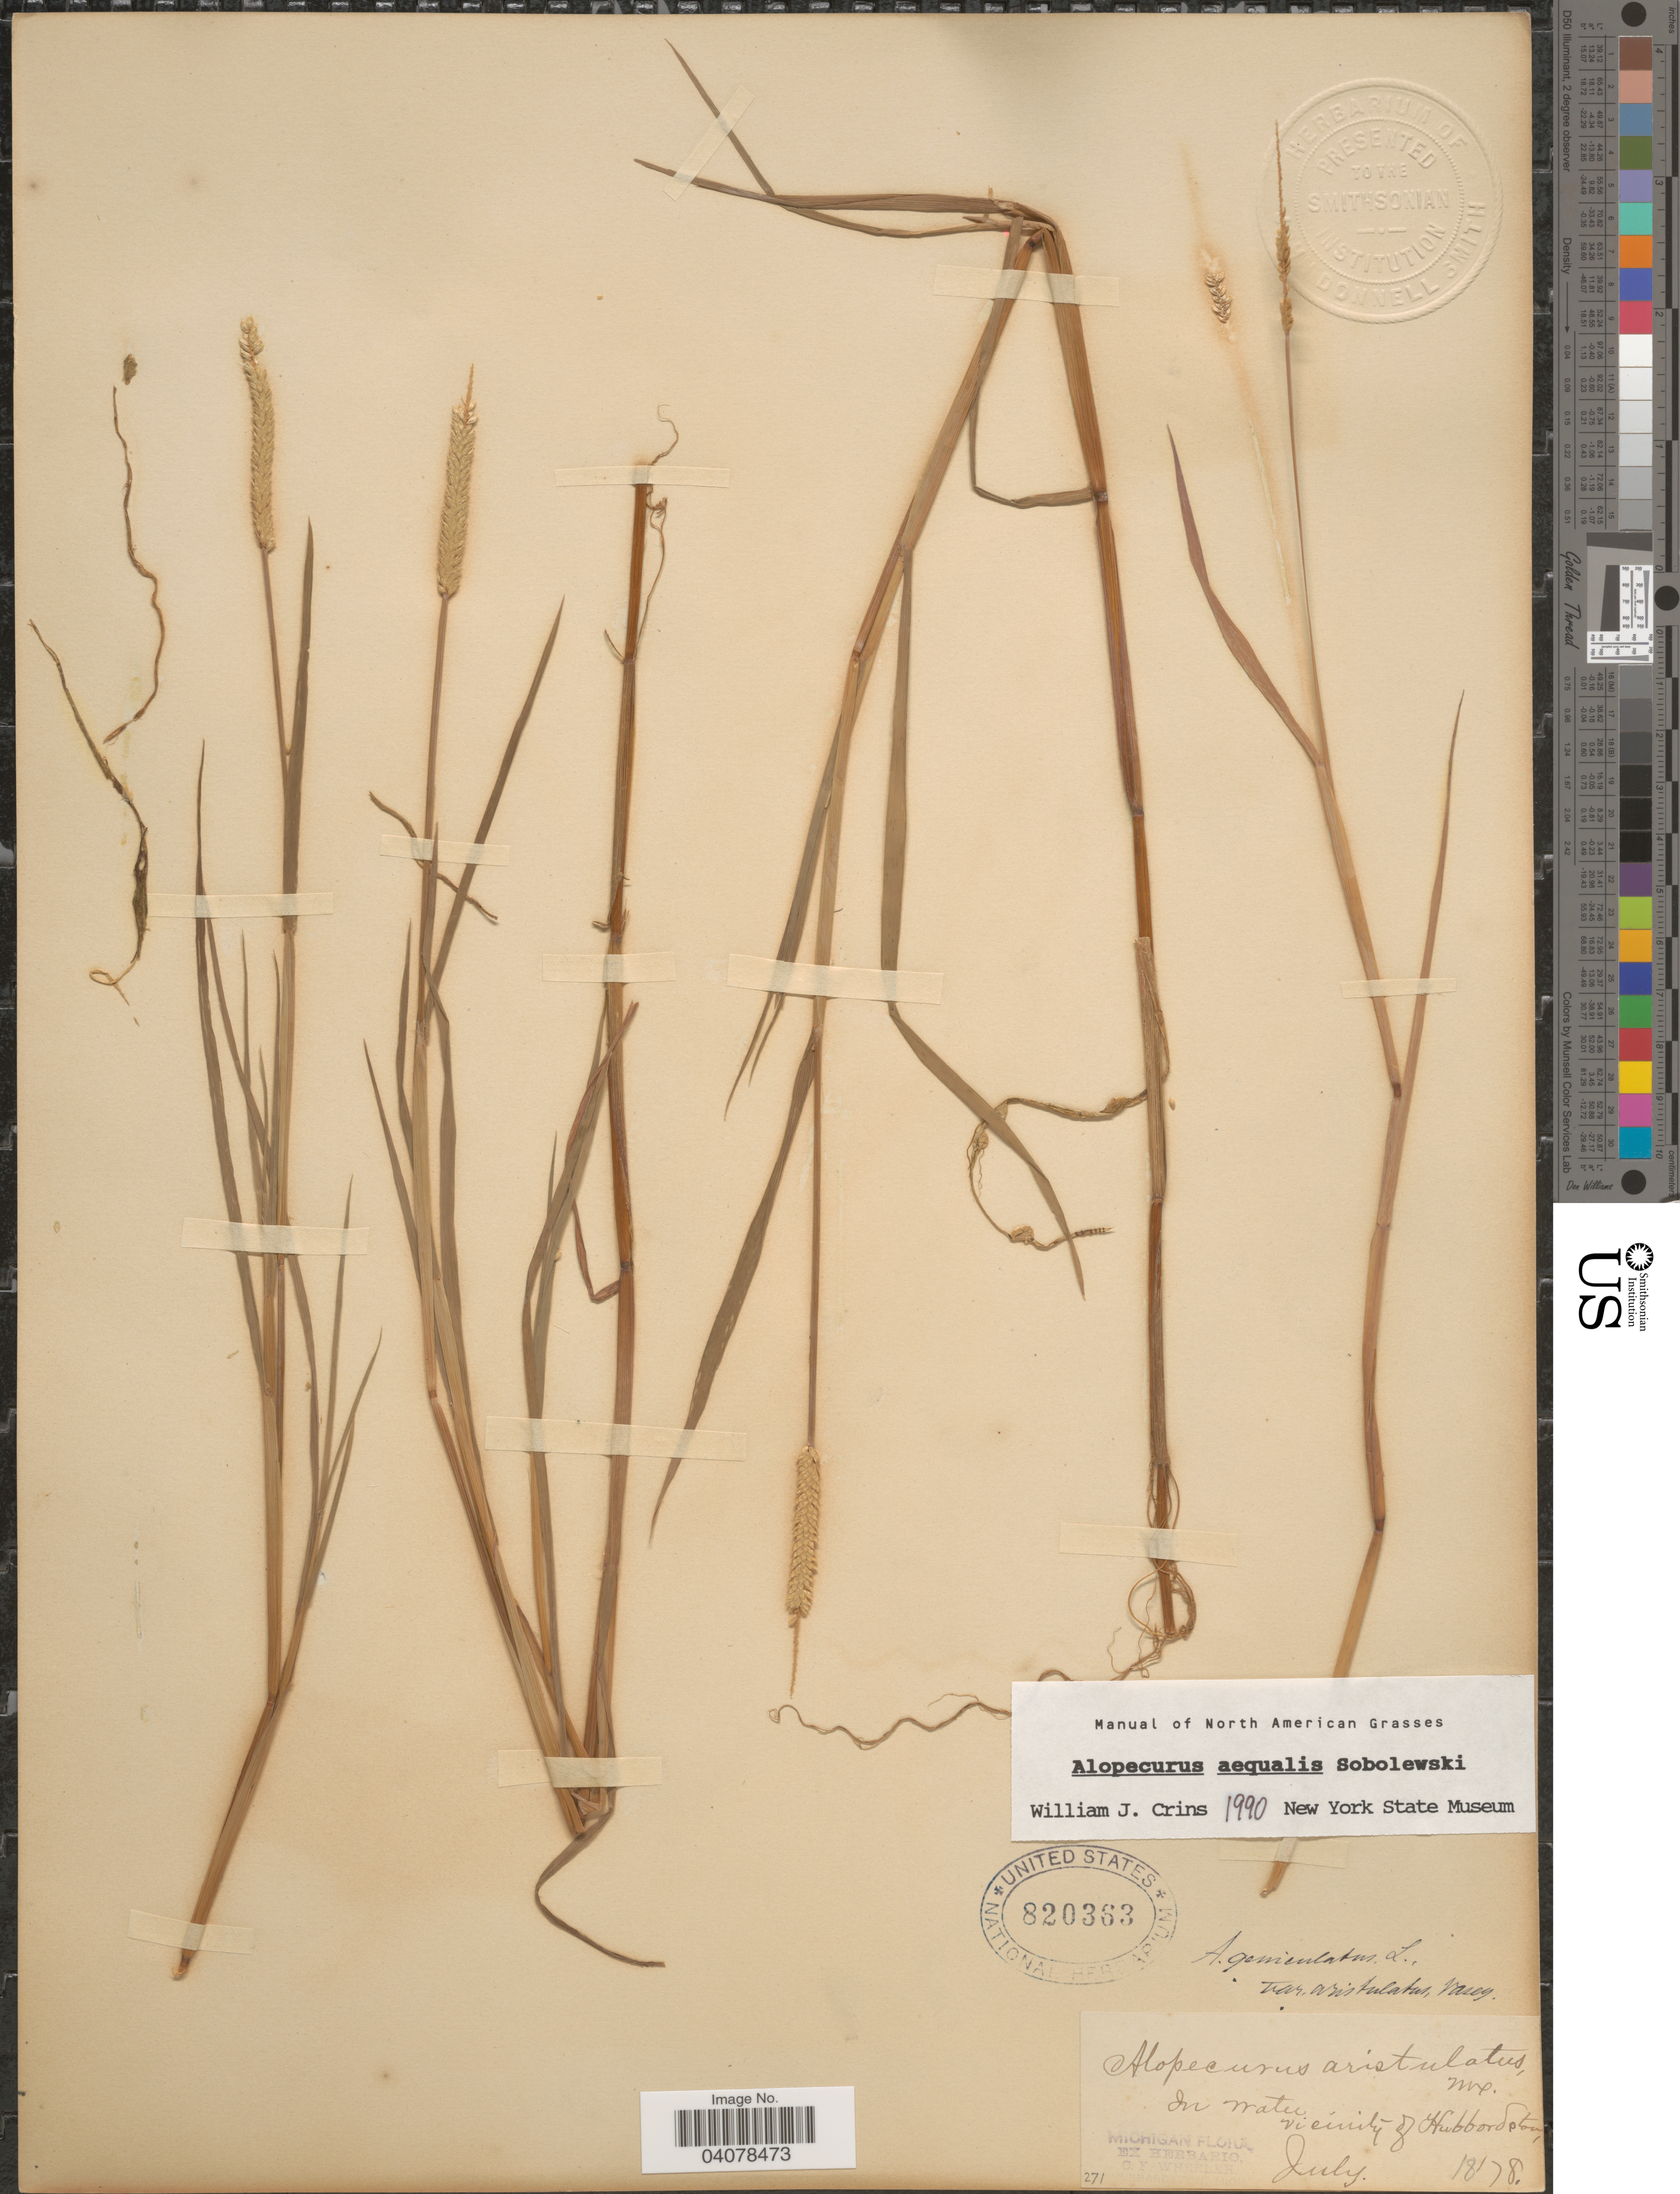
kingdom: Plantae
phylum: Tracheophyta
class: Liliopsida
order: Poales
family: Poaceae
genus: Alopecurus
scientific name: Alopecurus aequalis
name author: Sobol.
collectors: Ex Herb. C. F. Wheeler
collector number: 271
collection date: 1878-07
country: United States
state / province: Michigan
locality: In water. Vicinity of Hubbardston.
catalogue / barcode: US 820363